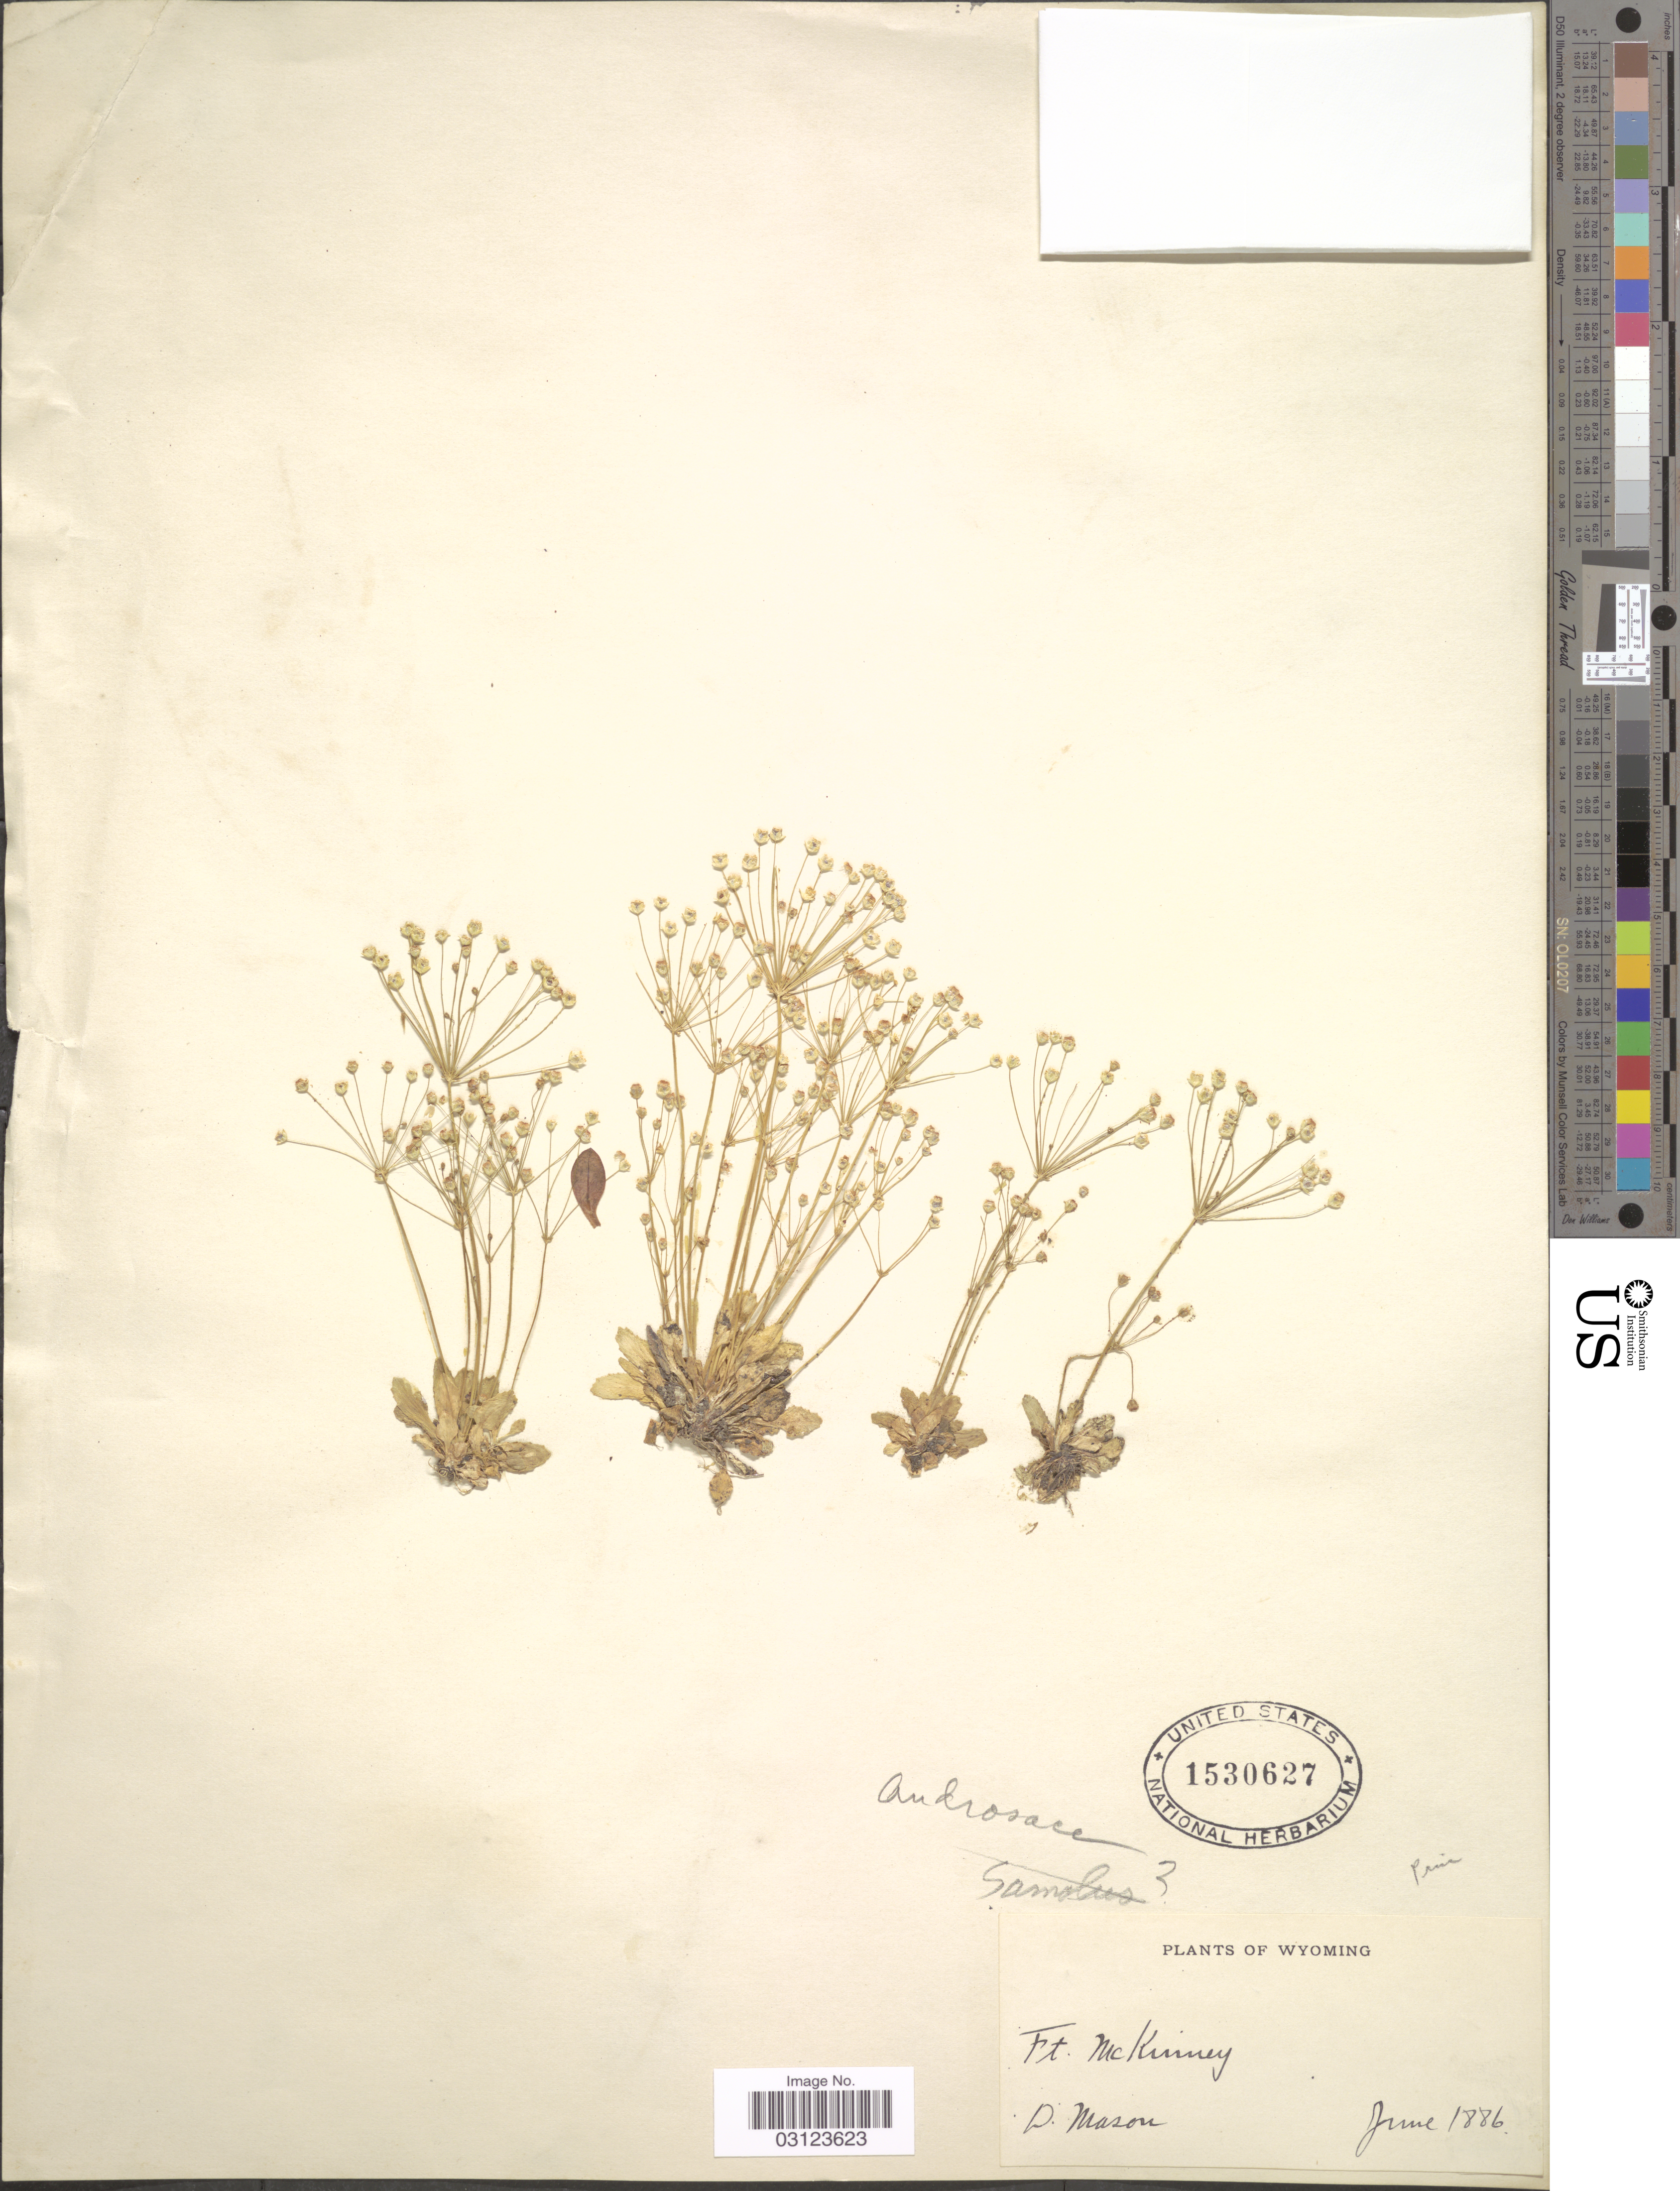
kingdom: Plantae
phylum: Tracheophyta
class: Magnoliopsida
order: Ericales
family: Primulaceae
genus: Androsace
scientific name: Androsace sp.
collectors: D. Mason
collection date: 1886-06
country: United States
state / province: Wyoming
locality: Ft. McKinney.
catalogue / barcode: US 1530627